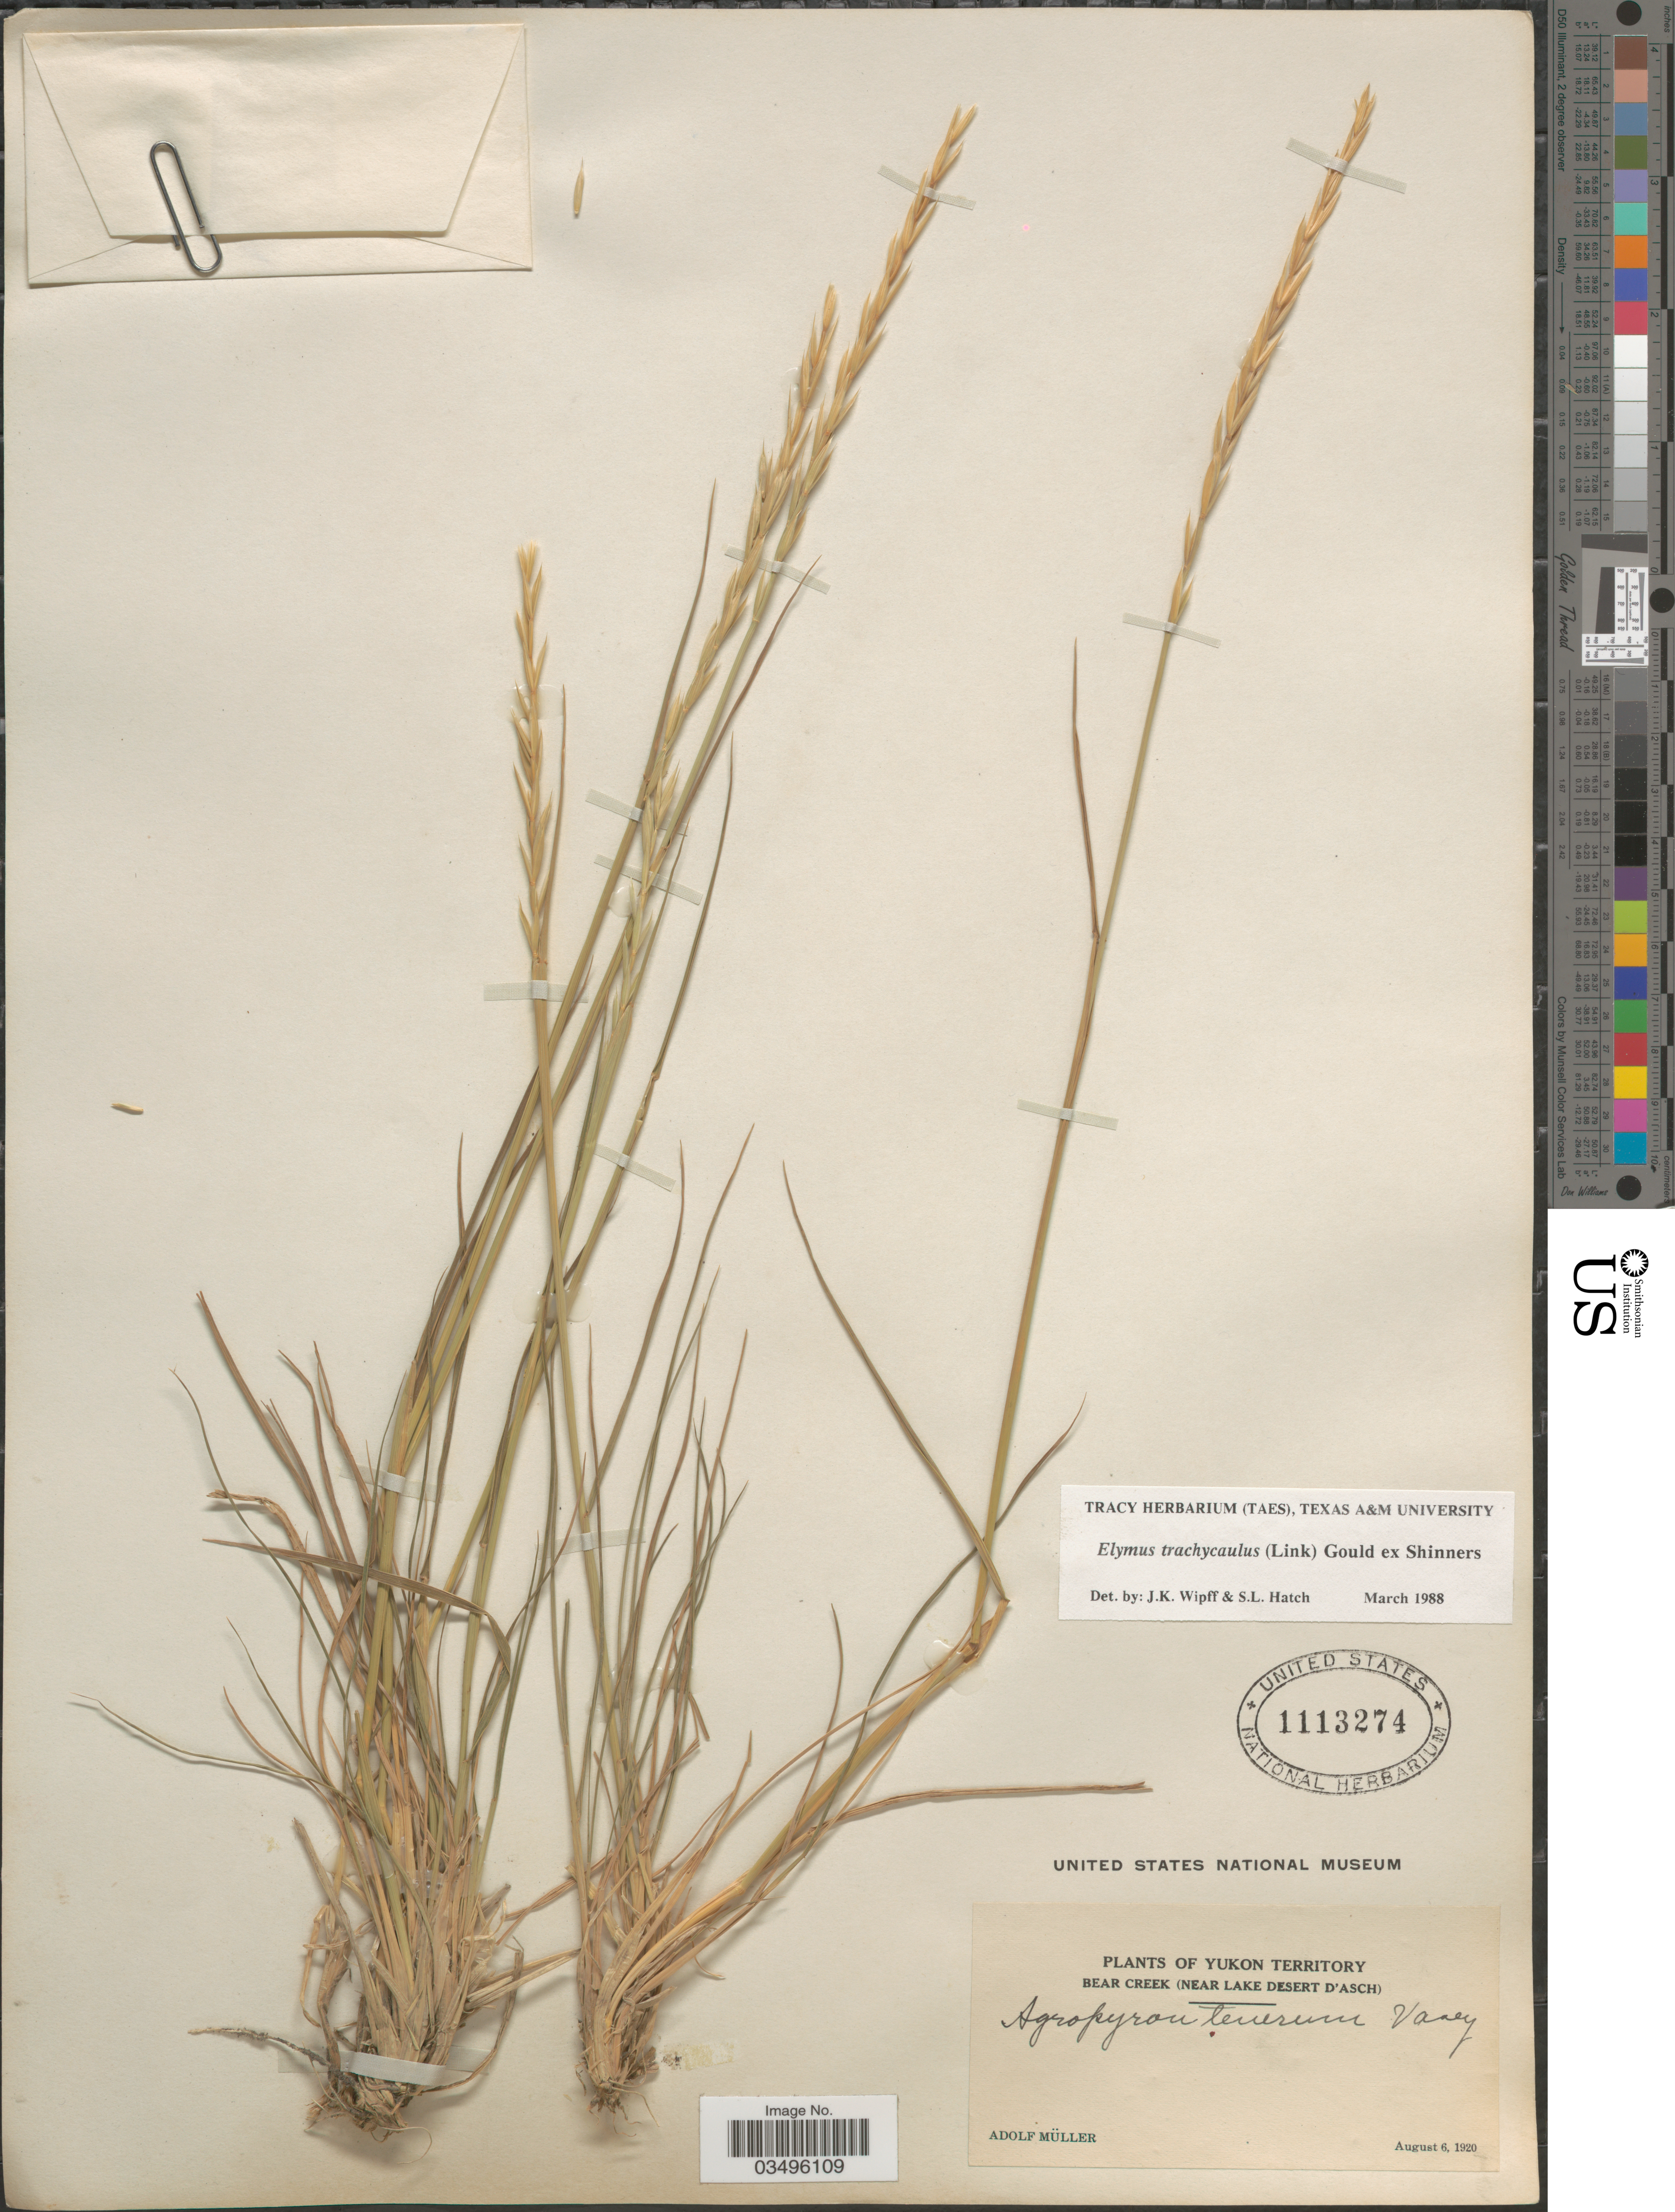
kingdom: Plantae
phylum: Tracheophyta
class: Liliopsida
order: Poales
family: Poaceae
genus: Elymus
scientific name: Elymus trachycaulus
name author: (Link) Gould ex Shinners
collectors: A. Muller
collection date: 1920-08-06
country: Canada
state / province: Yukon Territory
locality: Bear Creek (near Lake Desert d'Asch).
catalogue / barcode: US 1113274